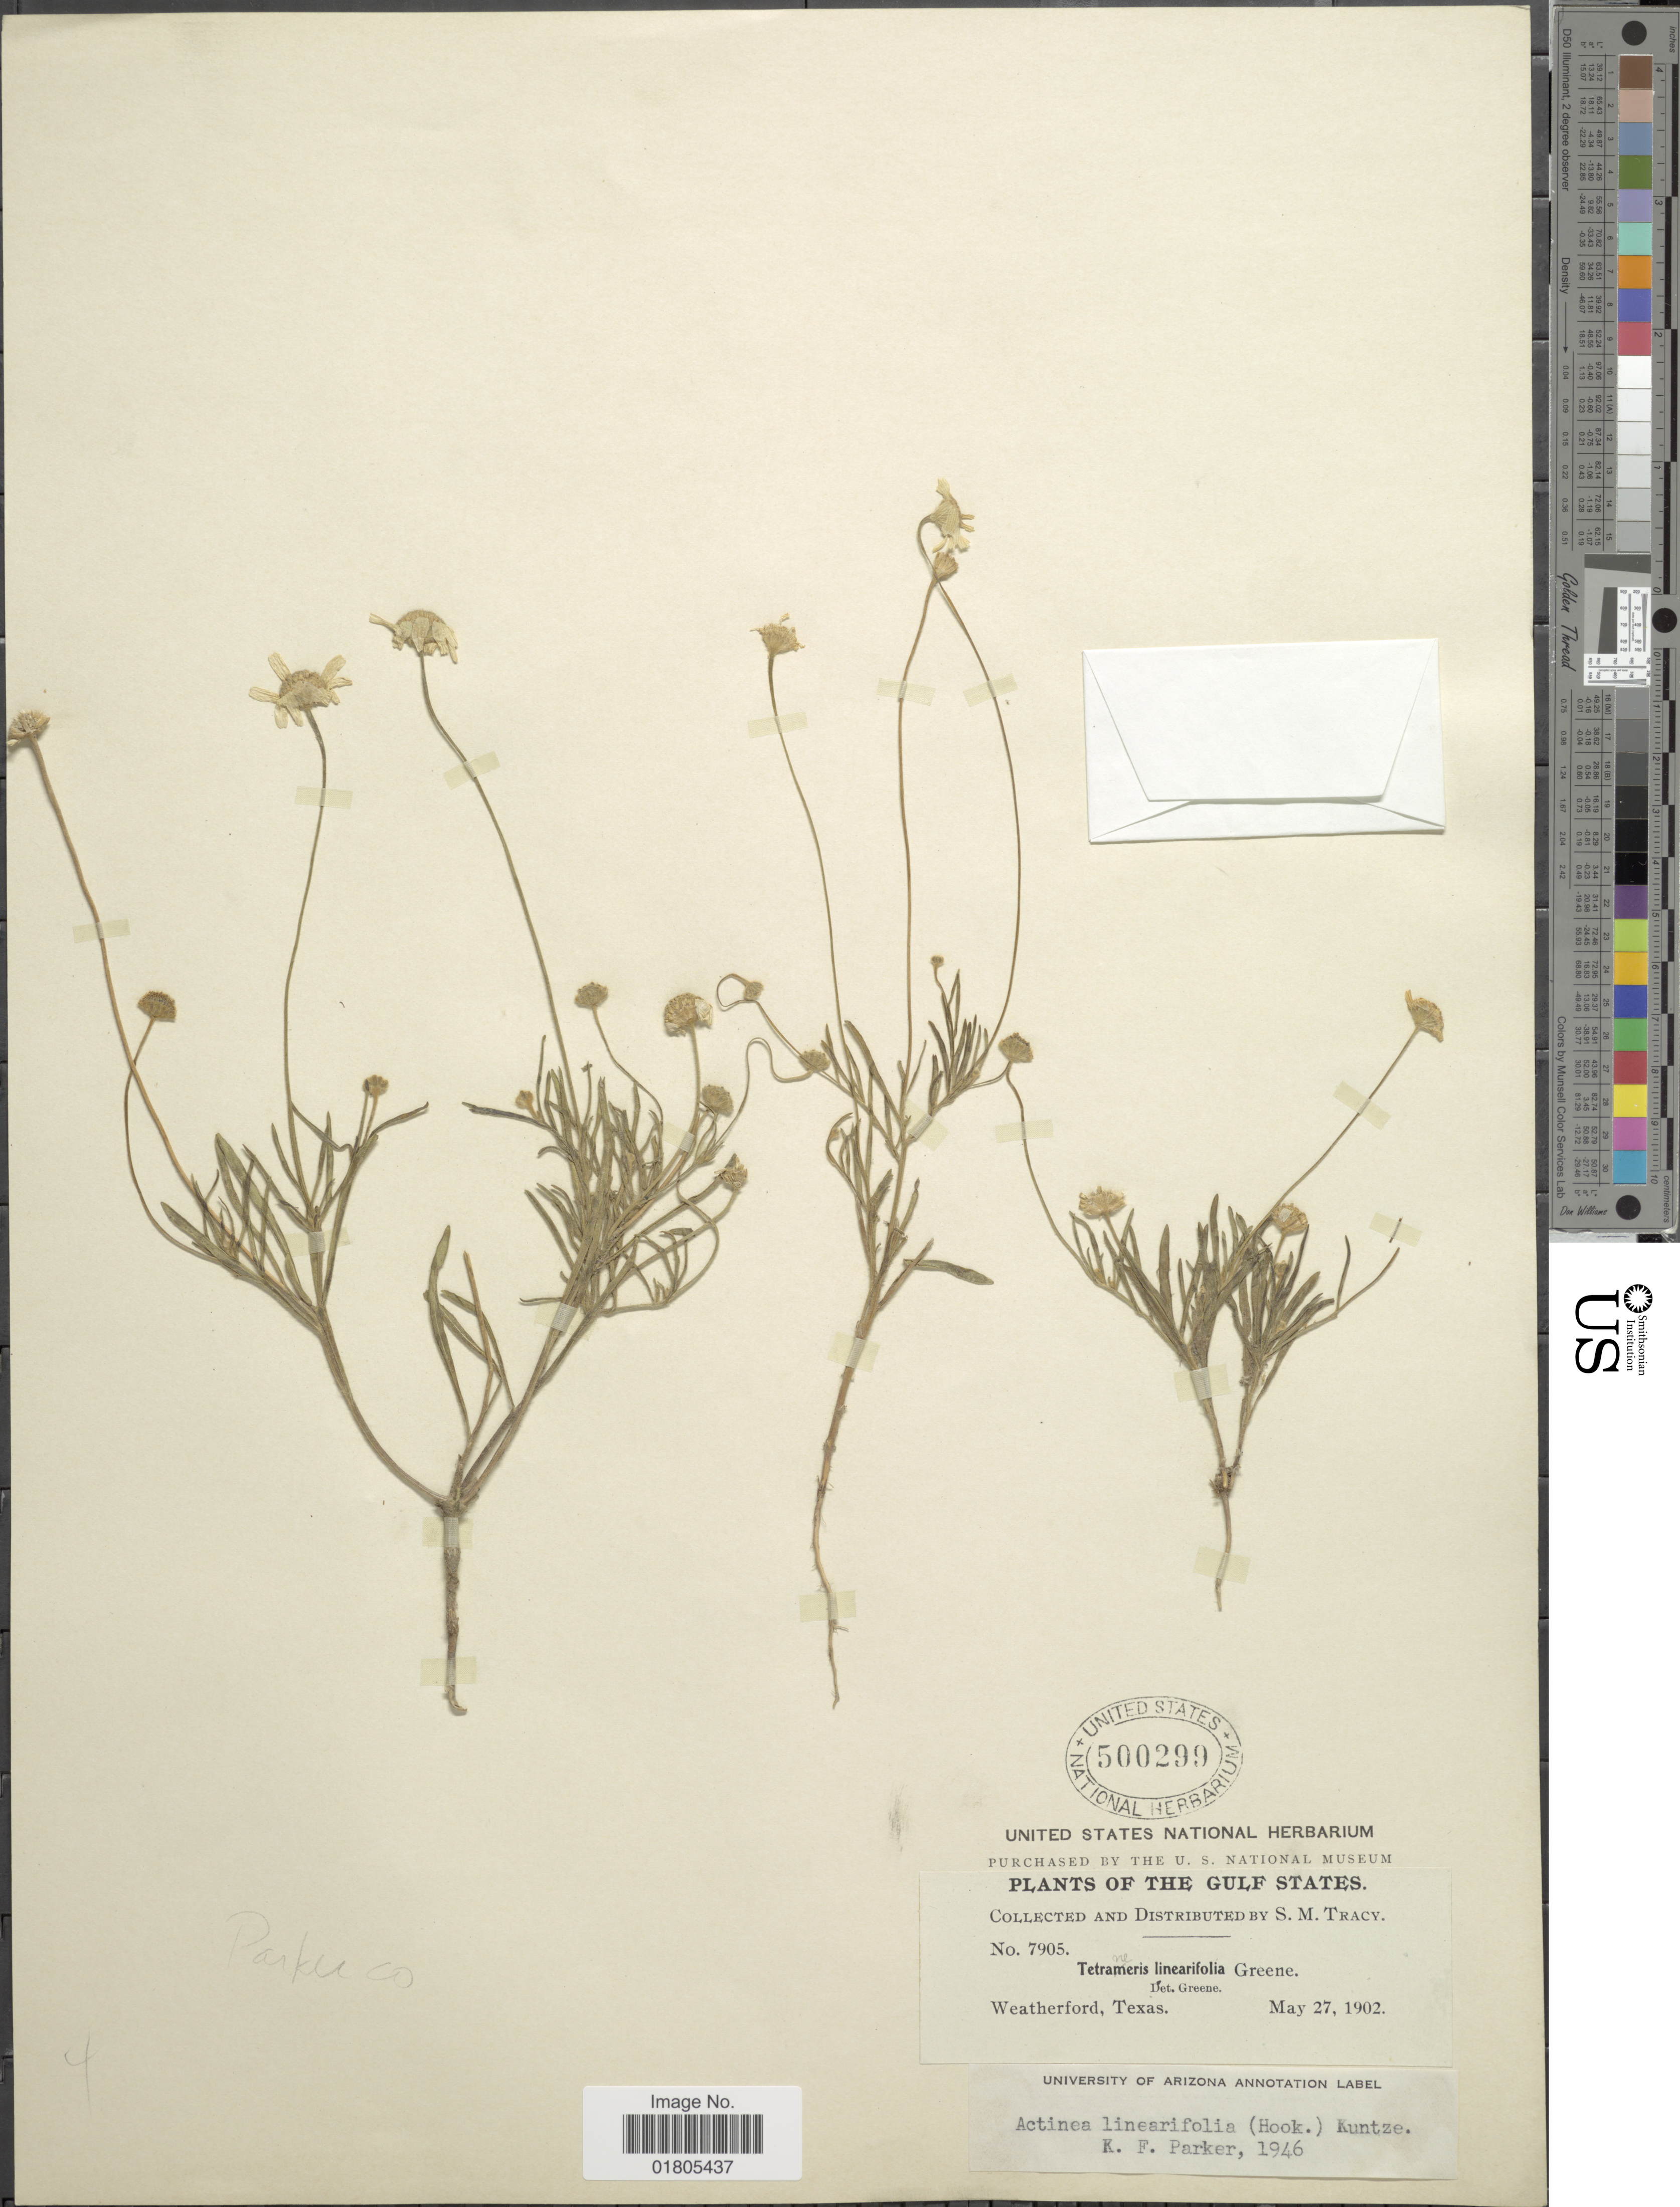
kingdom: Plantae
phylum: Tracheophyta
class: Magnoliopsida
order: Asterales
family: Asteraceae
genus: Actinea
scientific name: Actinea linearifolia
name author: (Hook.) Kuntze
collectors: S. M. Tracy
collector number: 7905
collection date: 1902-05-27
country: United States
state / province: Texas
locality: Gulf States. Weatherford, Texas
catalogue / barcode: US 500299